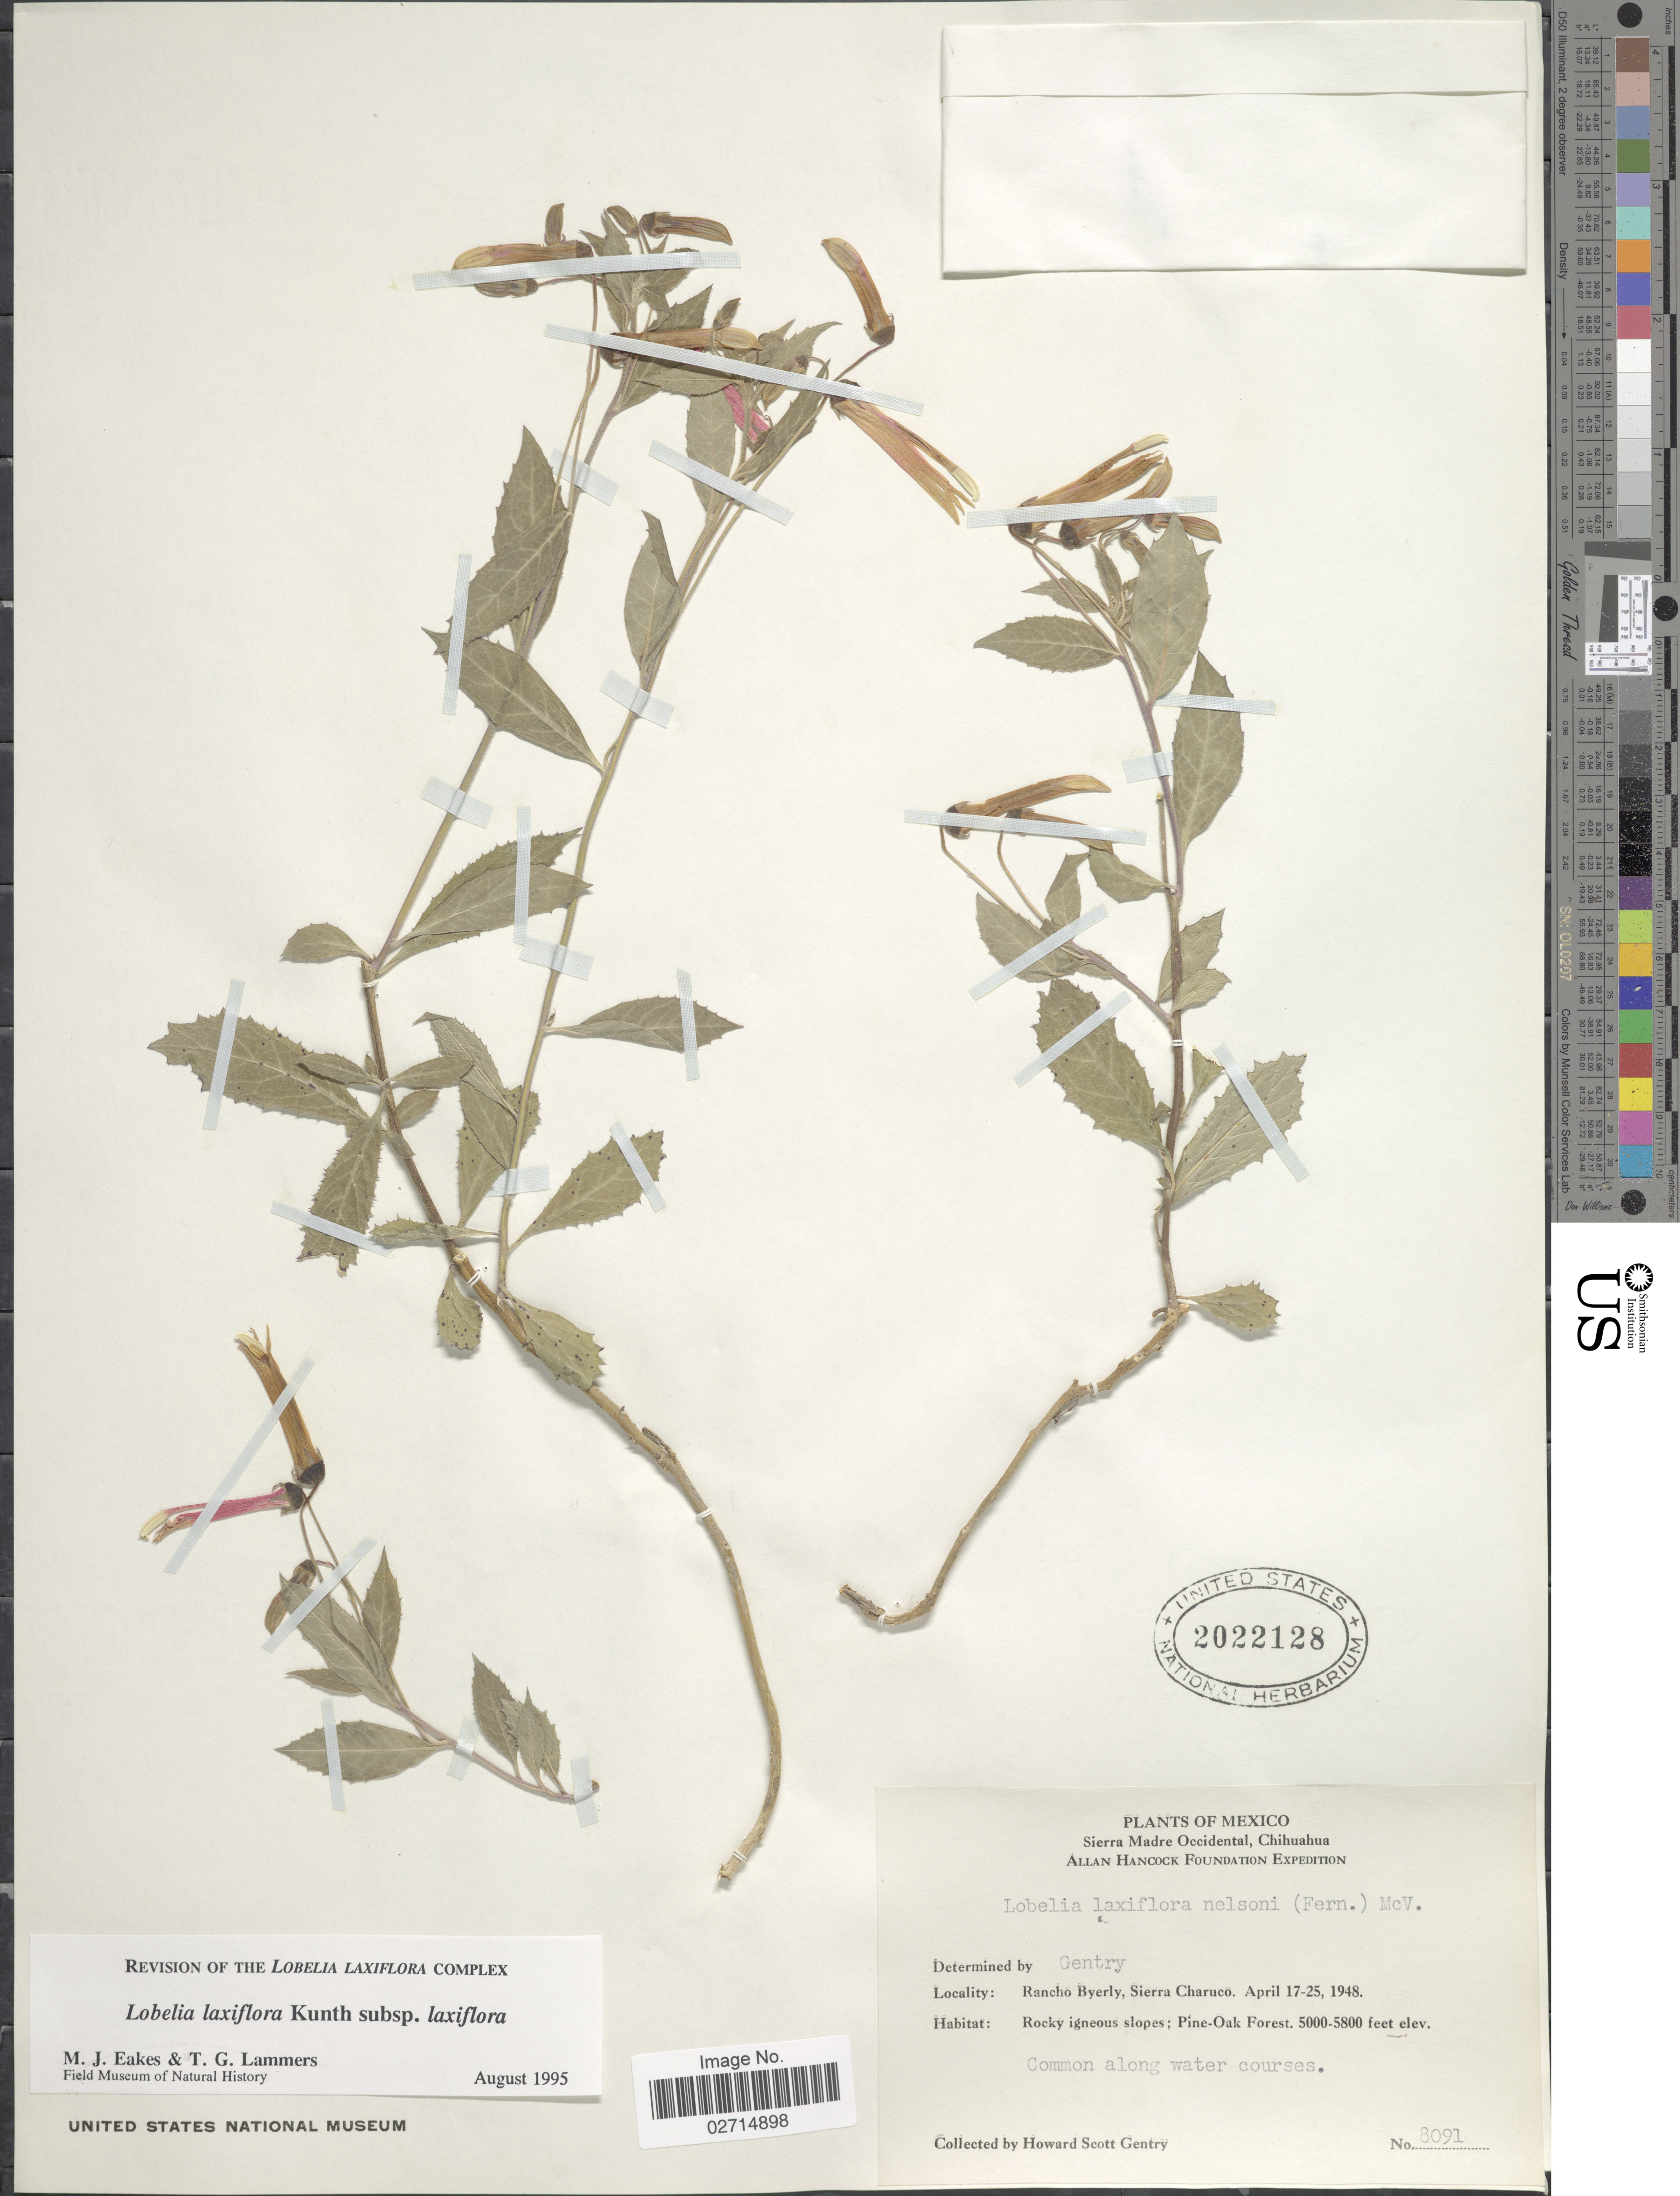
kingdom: Plantae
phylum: Tracheophyta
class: Magnoliopsida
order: Asterales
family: Campanulaceae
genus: Lobelia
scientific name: Lobelia laxiflora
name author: Kunth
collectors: H. S. Gentry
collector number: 8091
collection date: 1948-04-17/1948-04-25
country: Mexico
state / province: Chihuahua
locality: Sierra Madre Occidental, Chichuahua, Rancho Byerly, Sierra Charuco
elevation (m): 1524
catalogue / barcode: US 2022128